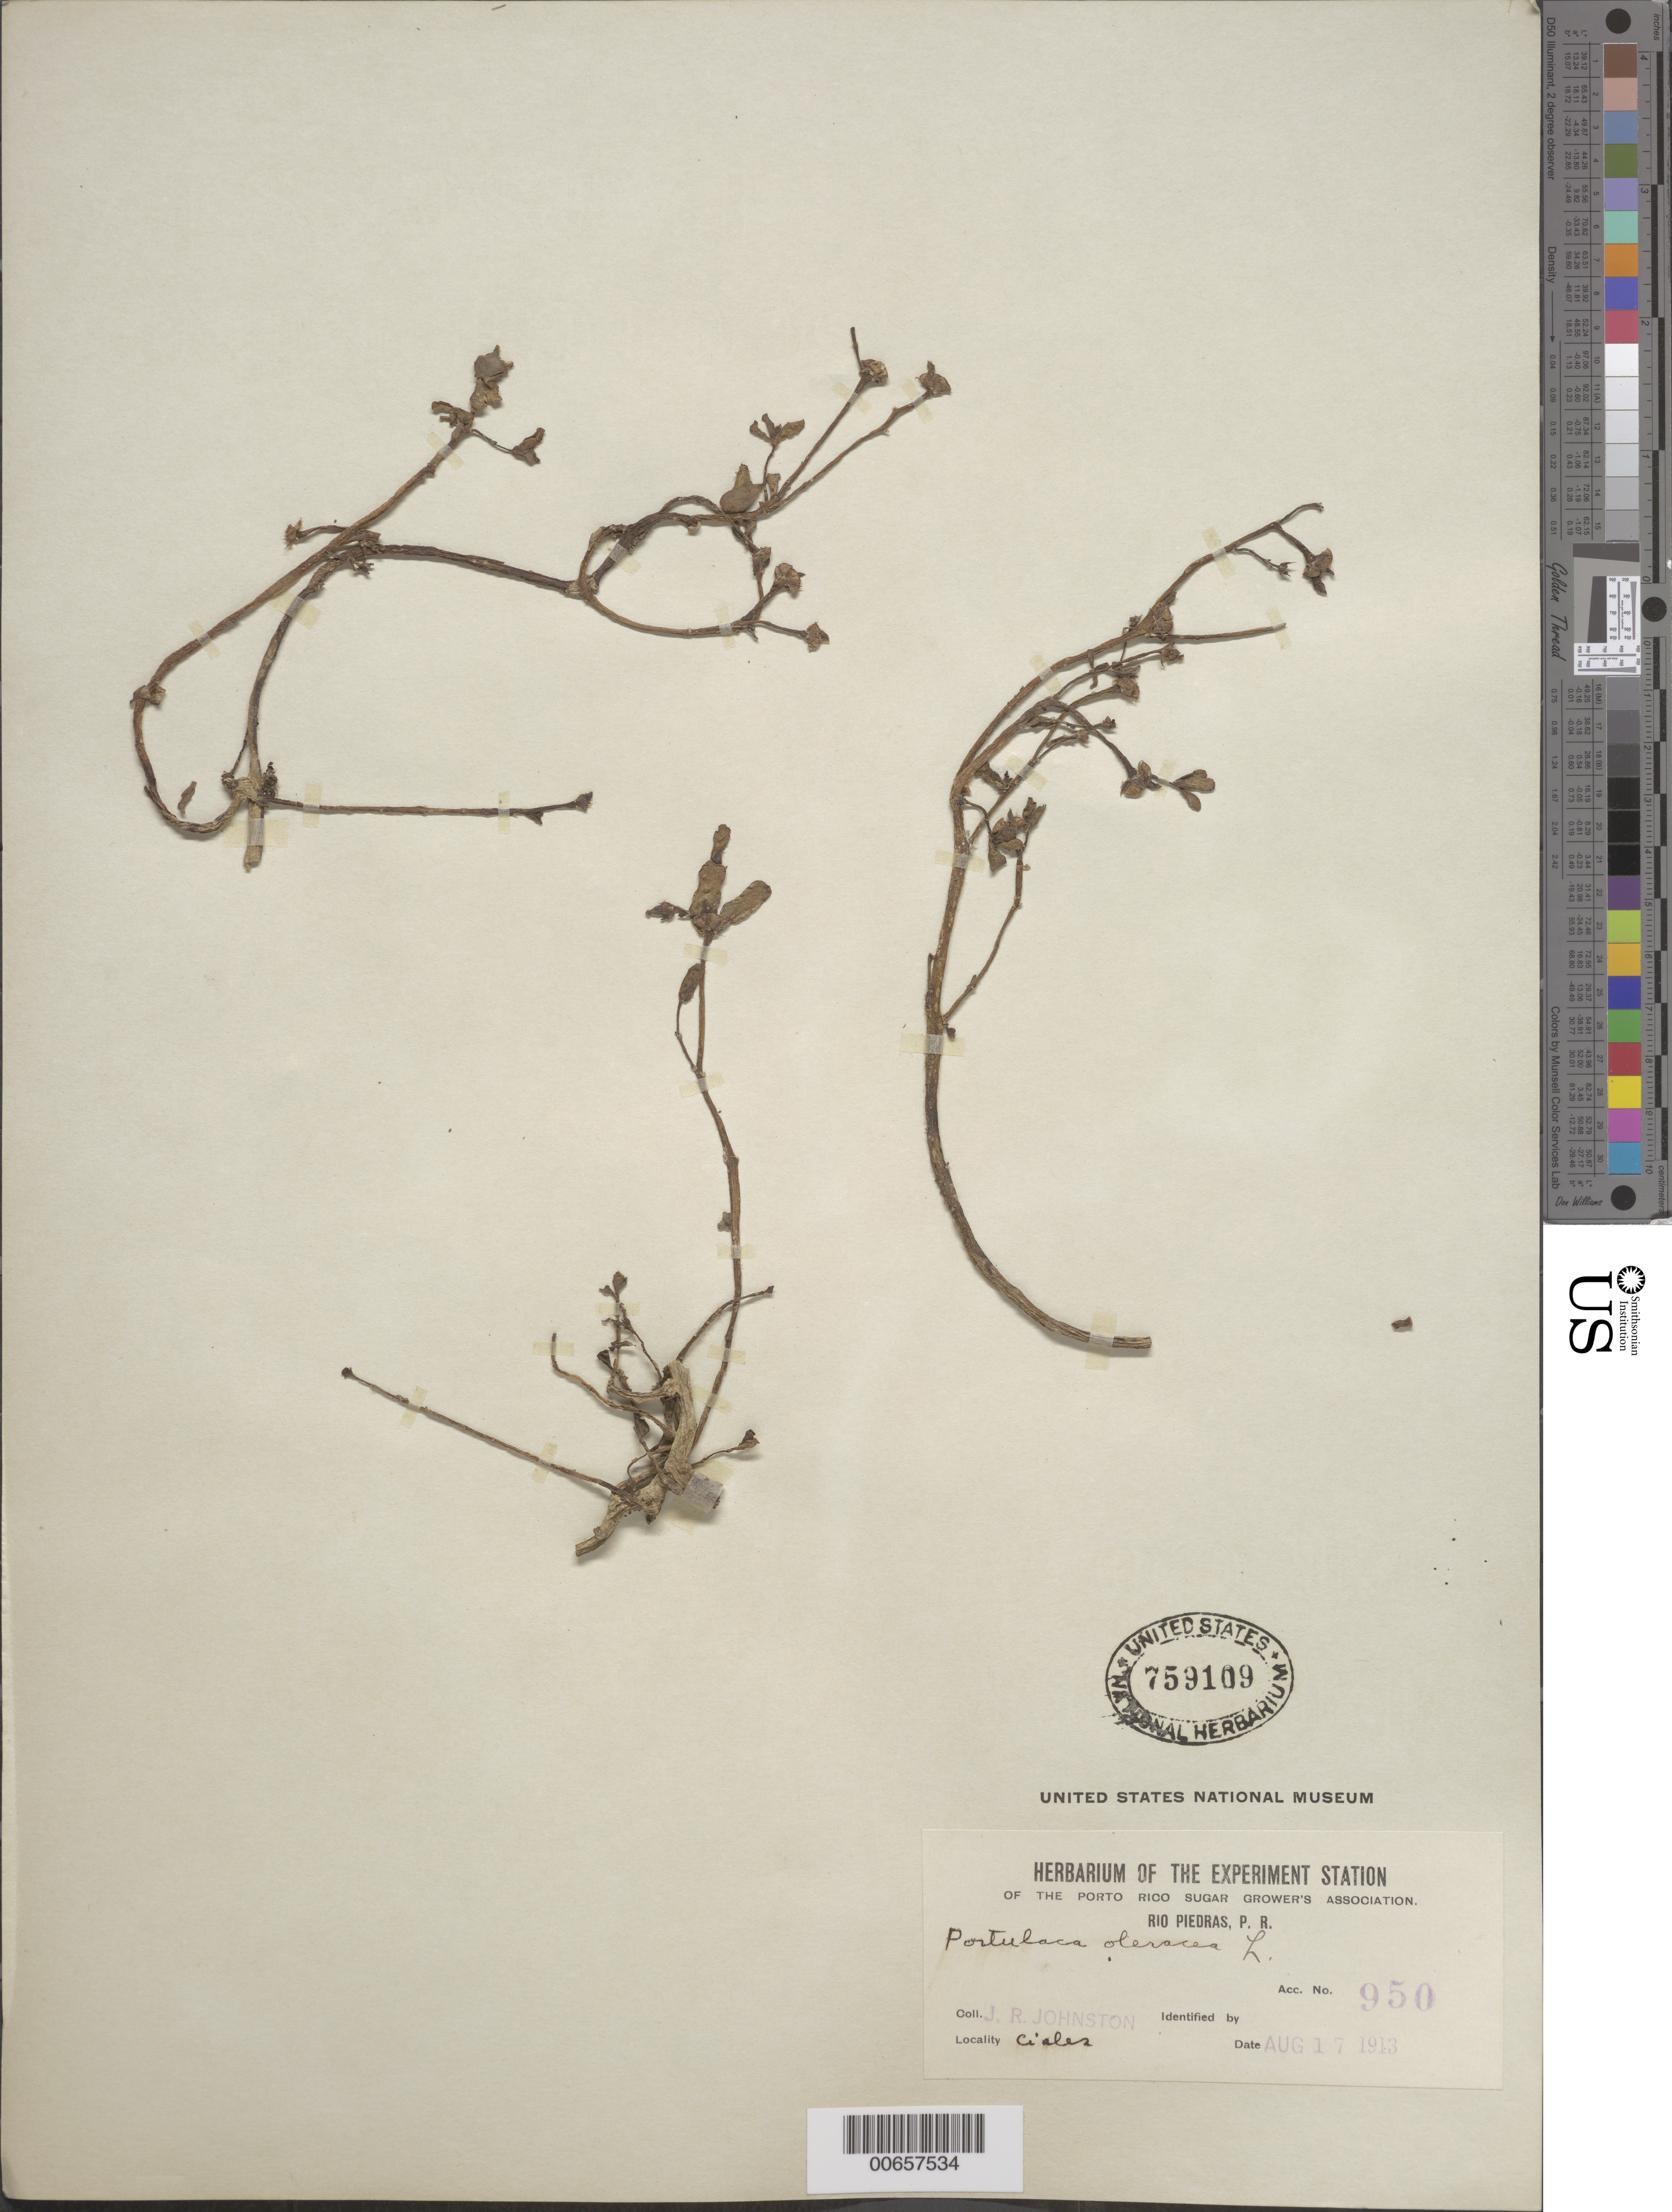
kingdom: Plantae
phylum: Tracheophyta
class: Magnoliopsida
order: Caryophyllales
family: Portulacaceae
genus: Portulaca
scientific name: Portulaca oleracea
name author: L.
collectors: J. Johnston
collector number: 950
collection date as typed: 17 Aug 1913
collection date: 1913-08-17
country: Puerto Rico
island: Greater Antilles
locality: Ciales, Río Piedras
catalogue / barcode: US 759109